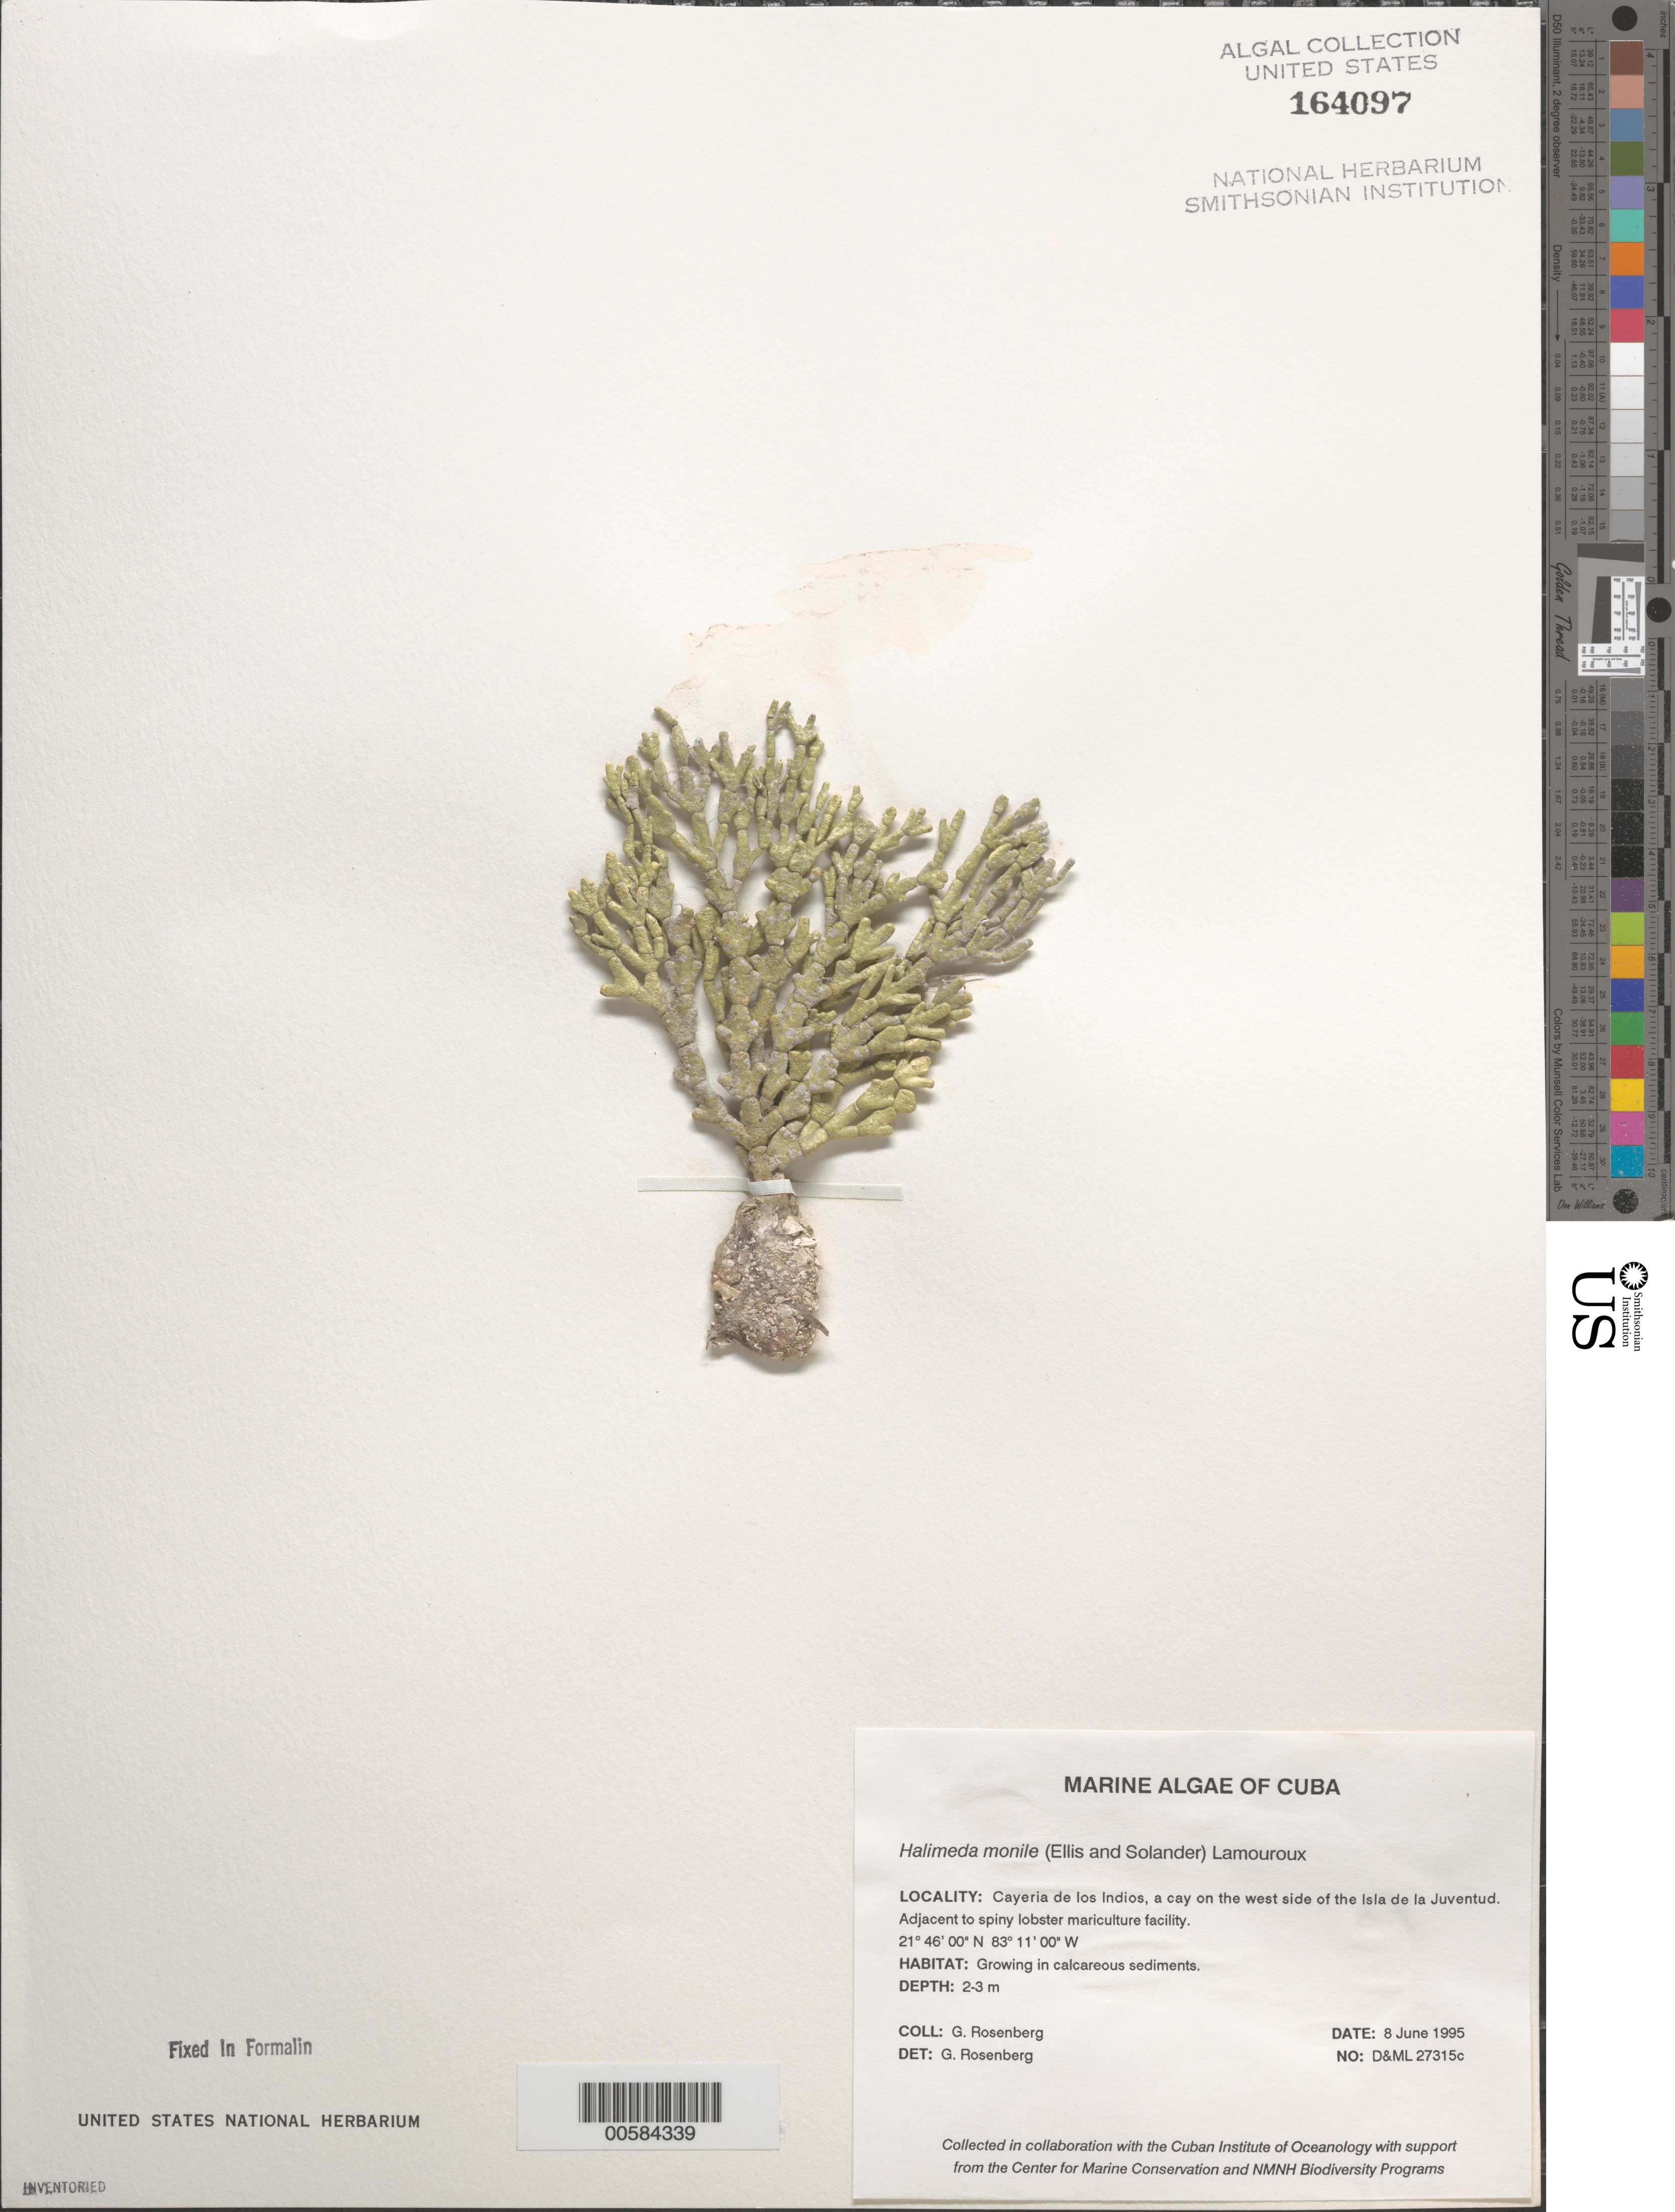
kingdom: Plantae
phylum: Chlorophyta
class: Ulvophyceae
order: Bryopsidales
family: Halimedaceae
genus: Halimeda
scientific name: Halimeda monile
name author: (J. Ellis & Sol.) J.V.Lamouroux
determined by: Rosenberg, G.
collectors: G. Rosenberg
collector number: D&ML 27315c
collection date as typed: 08 Jun 1995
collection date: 1995-06-08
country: Cuba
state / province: Isla de La Juventud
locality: Cayeria de los indios, isla de la juventud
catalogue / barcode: US 164097